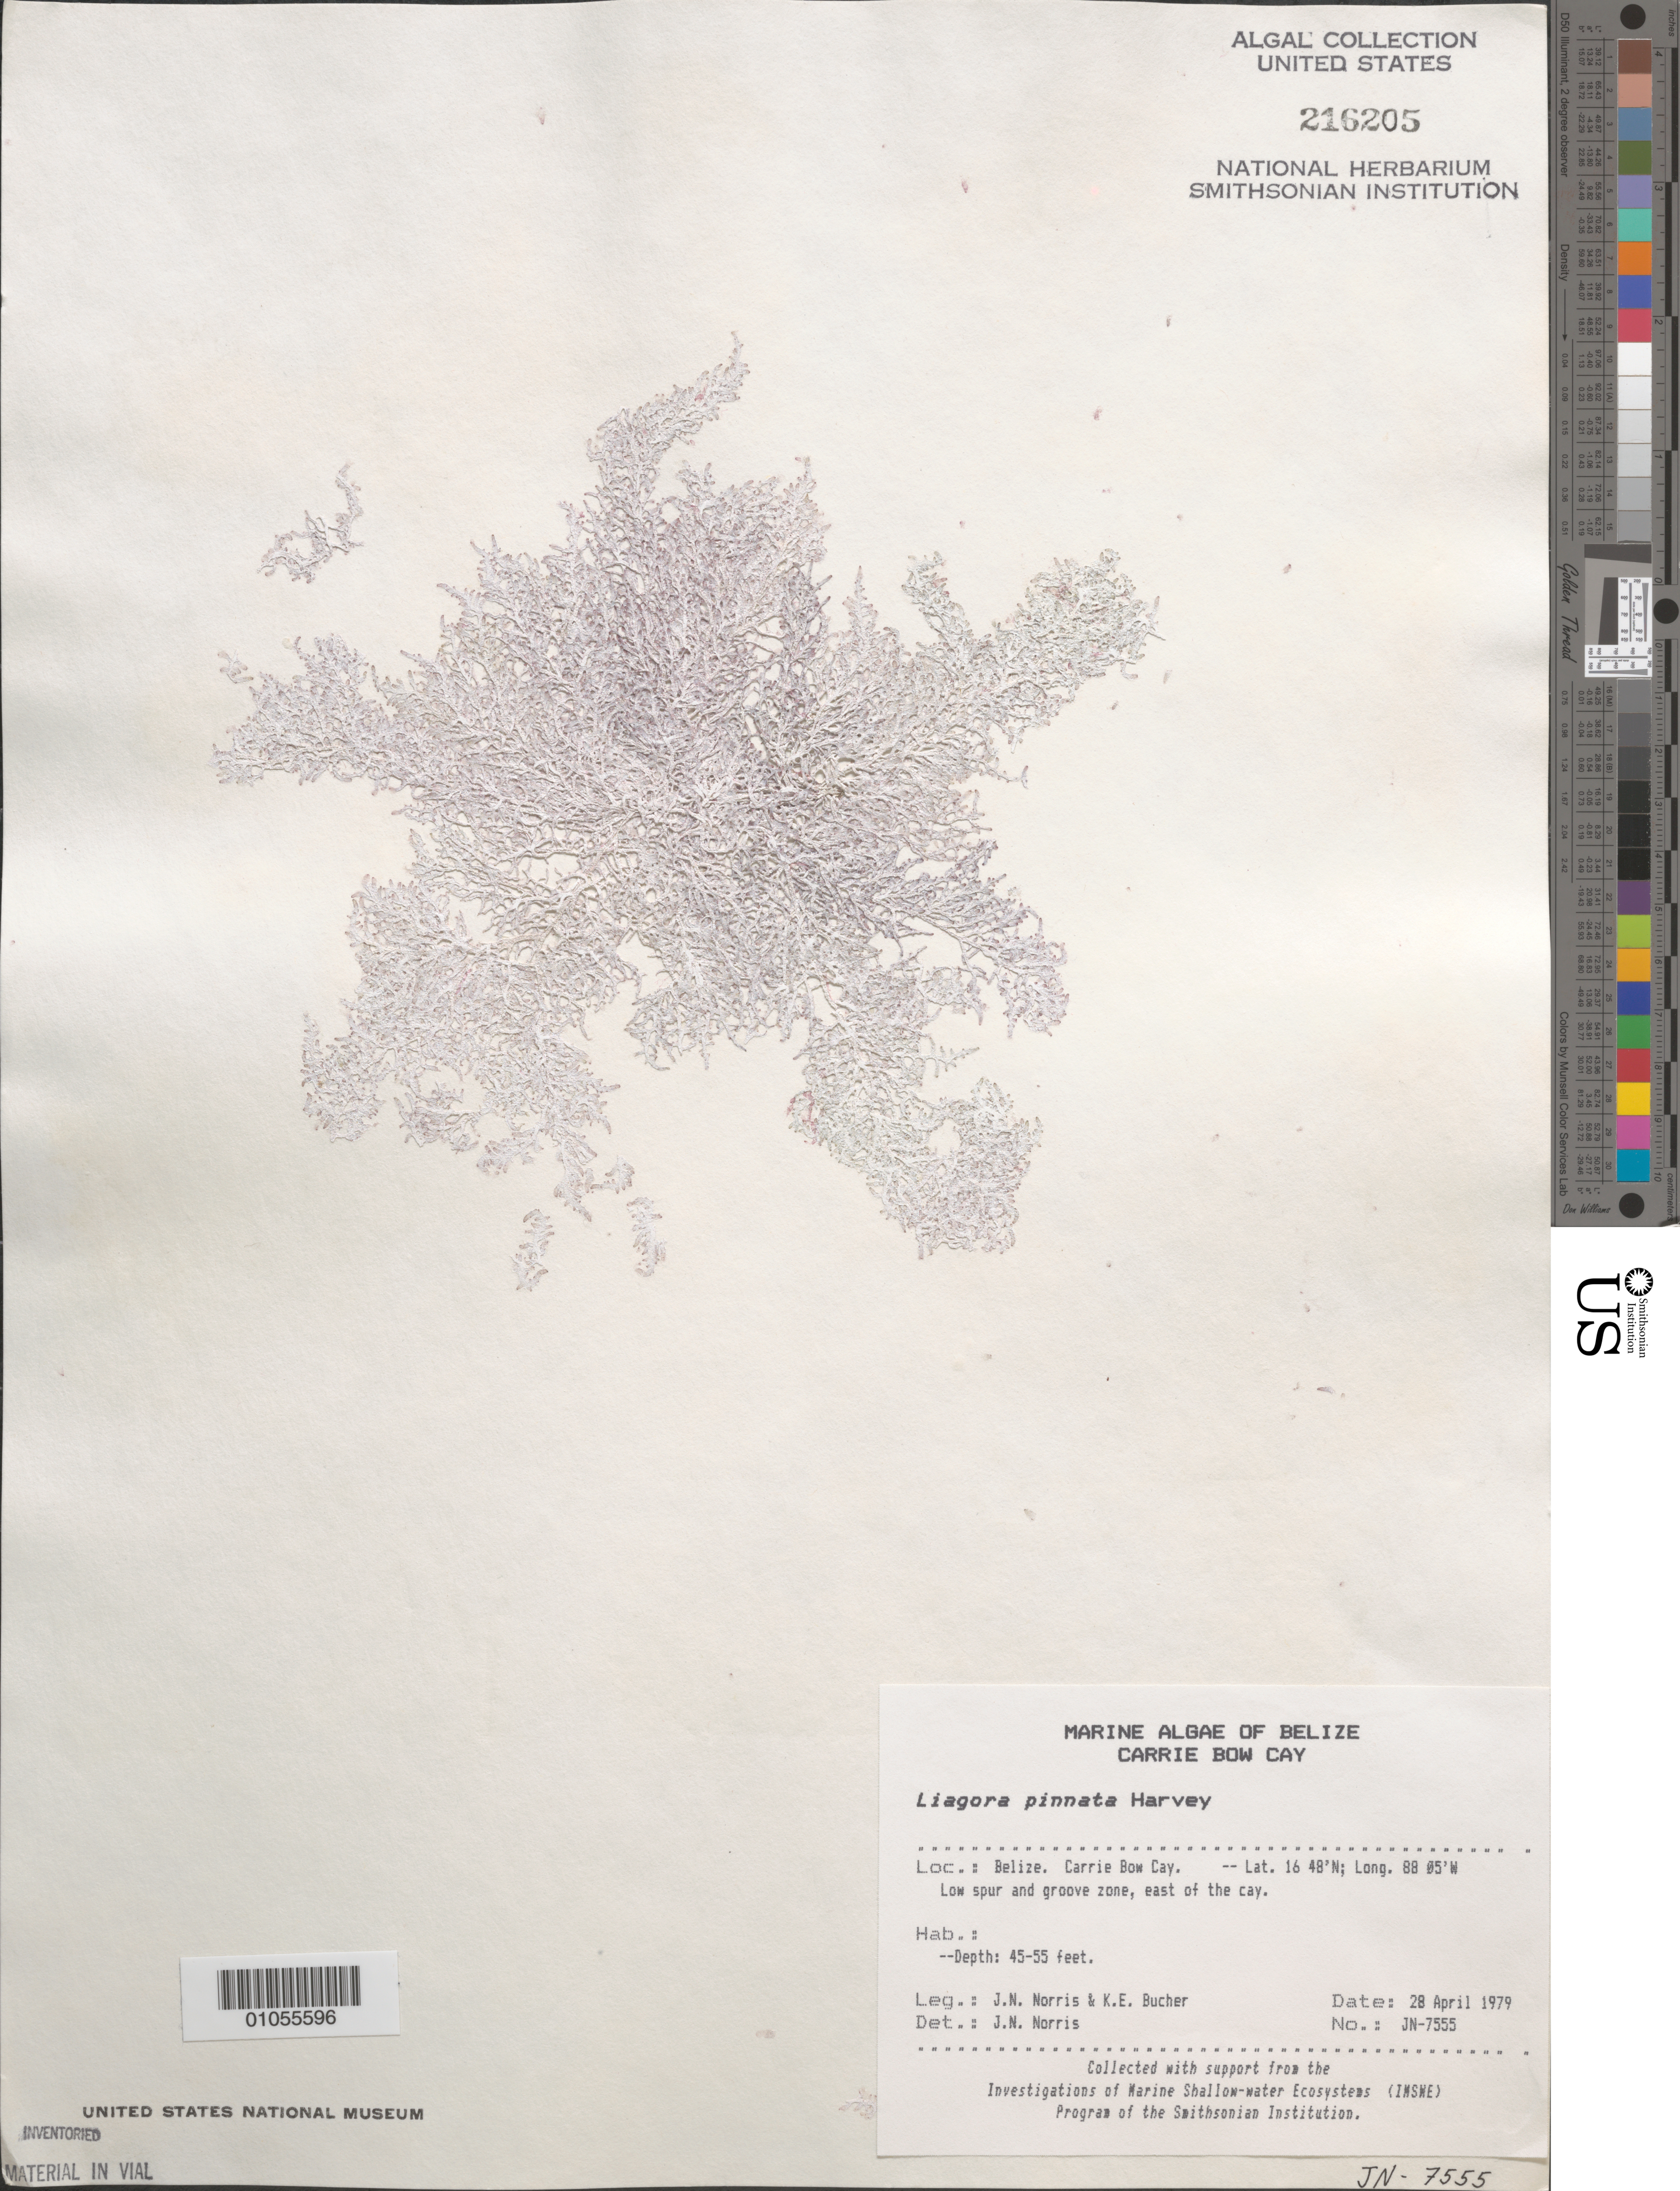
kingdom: Plantae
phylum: Rhodophyta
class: Florideophyceae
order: Nemaliales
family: Liagoraceae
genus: Liagora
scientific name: Liagora pinnata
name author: Harv.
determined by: Norris, James N.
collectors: J. N. Norris & K. E. Bucher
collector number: JN-7555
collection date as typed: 28 Apr 1979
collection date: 1979-04-28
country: Belize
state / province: Stann Creek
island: Carrie Bow Cay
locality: East of Carrie Bow Cay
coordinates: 16 48'N, 88 05'W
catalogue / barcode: US 216205